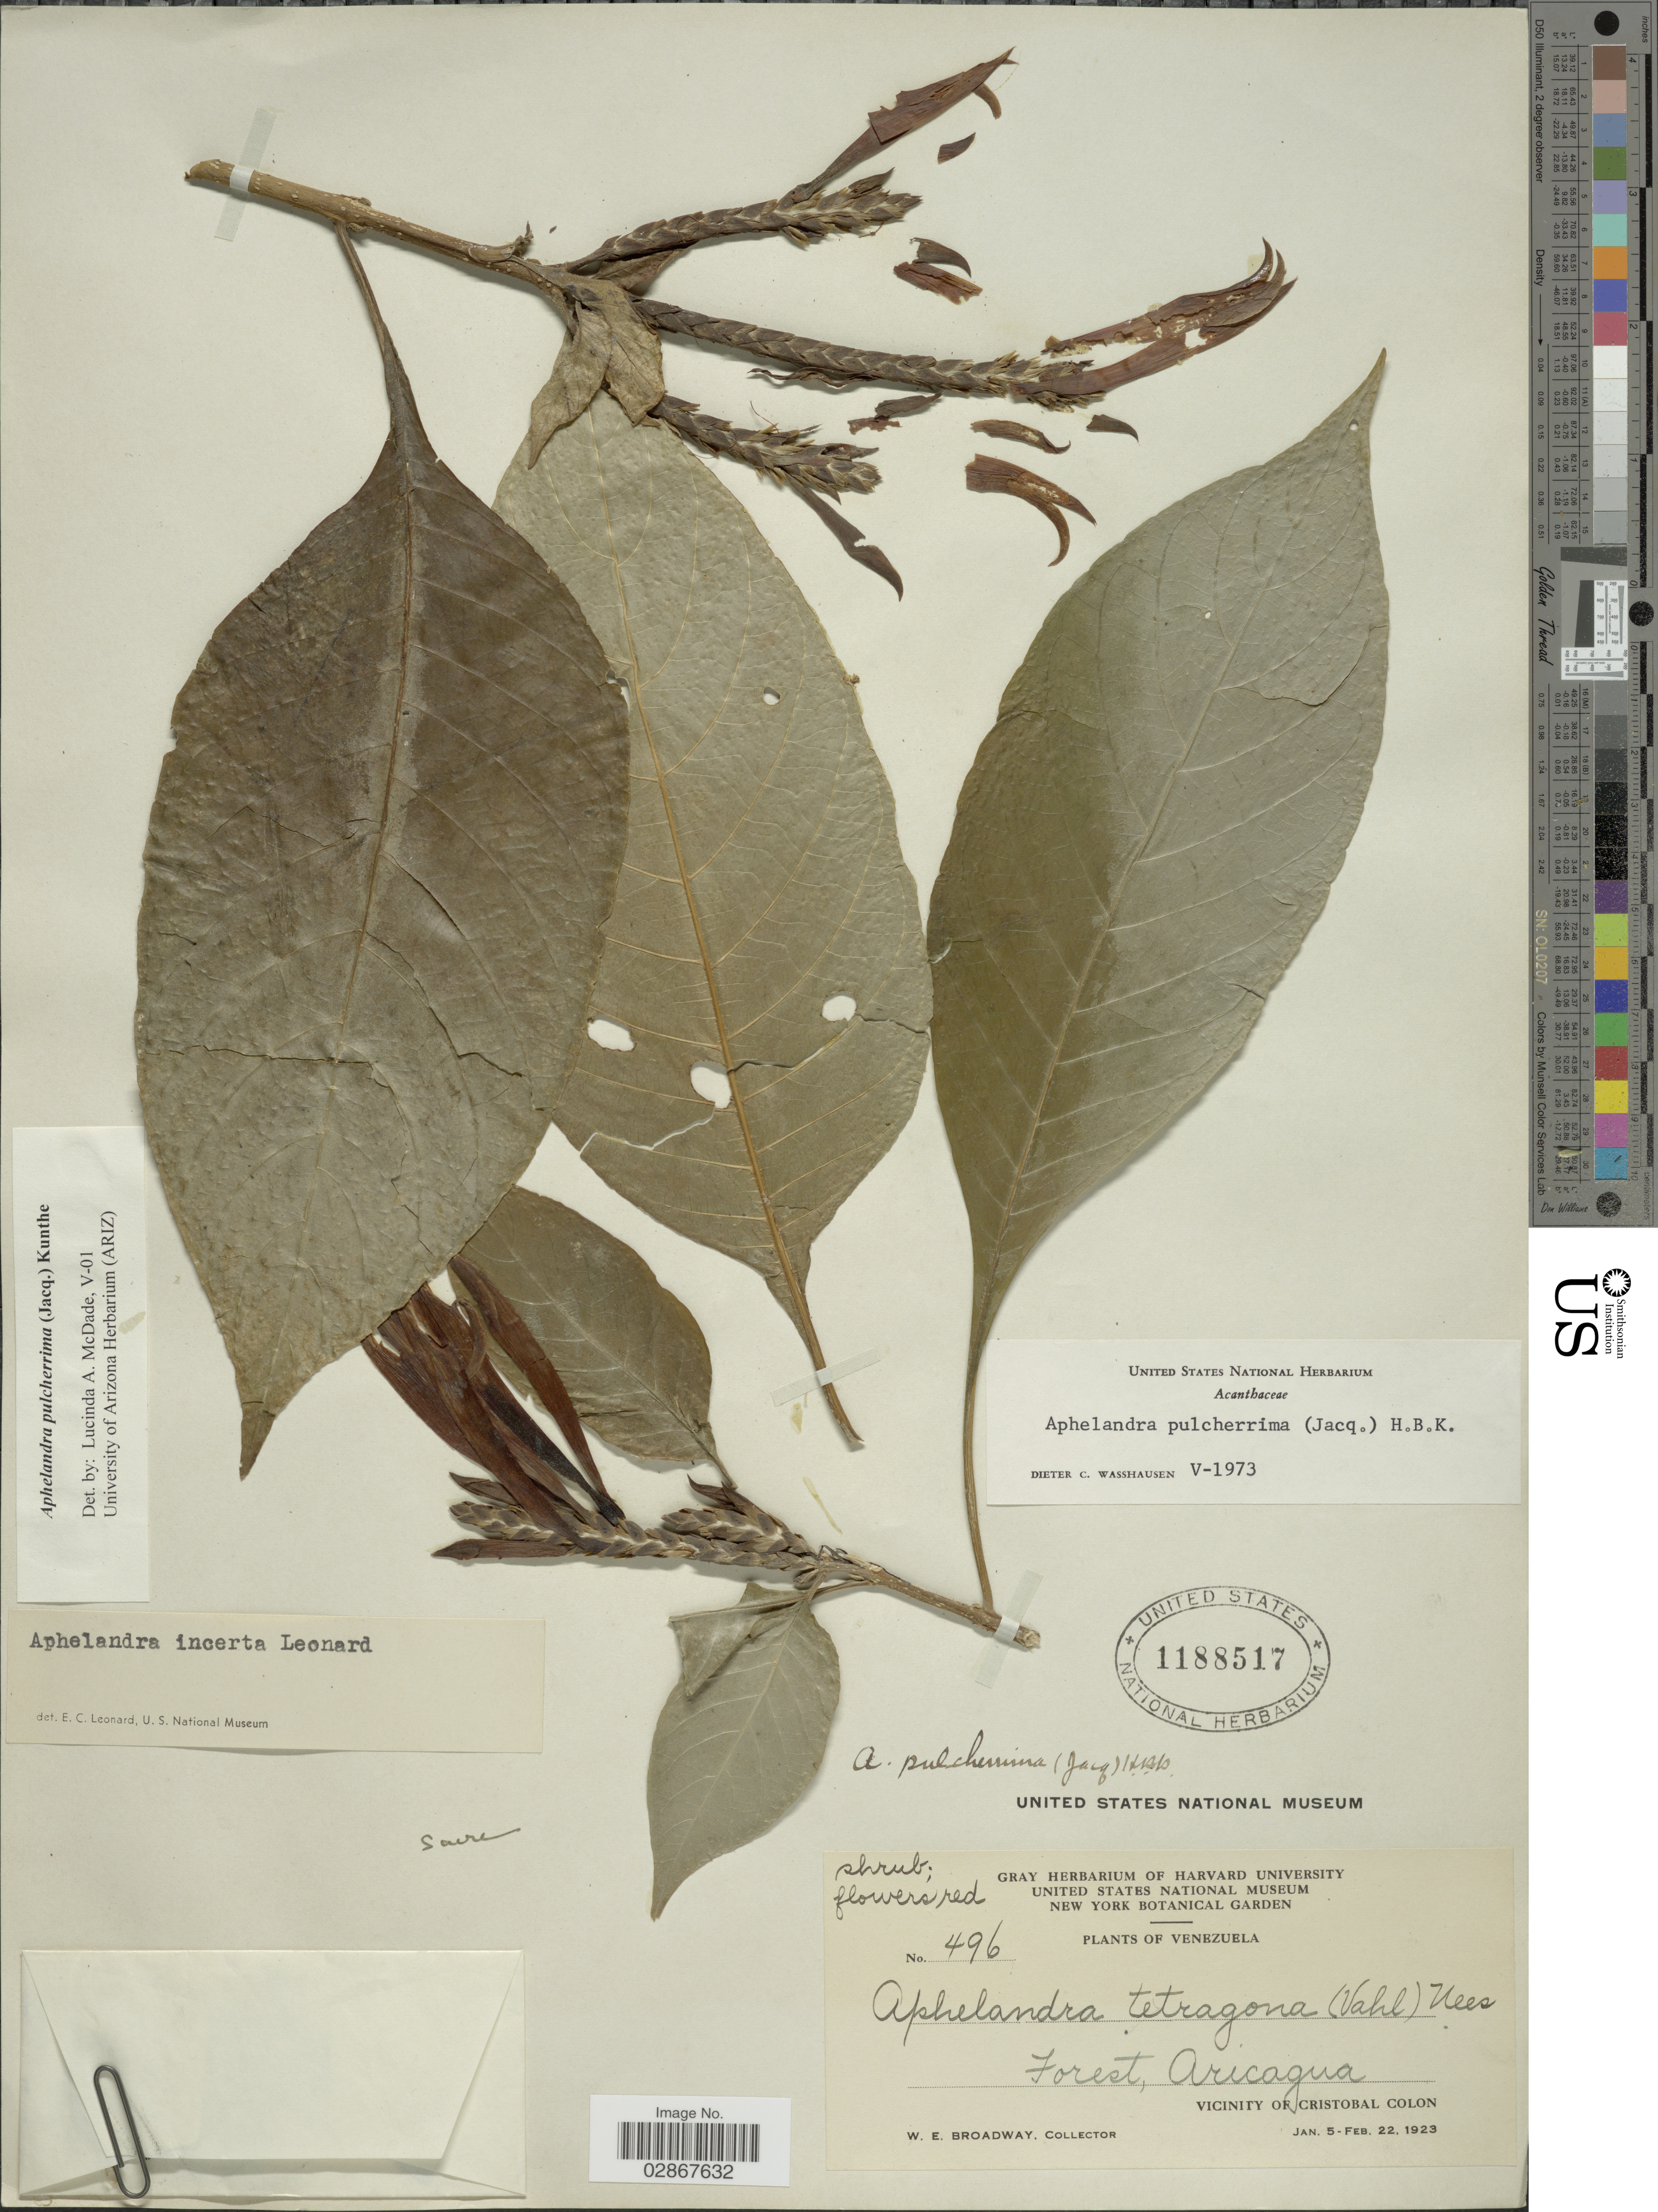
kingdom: Plantae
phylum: Tracheophyta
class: Magnoliopsida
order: Lamiales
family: Acanthaceae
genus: Aphelandra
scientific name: Aphelandra pulcherrima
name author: (Jacq.) Kunth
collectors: W. E. Broadway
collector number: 496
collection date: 1923-01-05/1923-02-22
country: Venezuela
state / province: Sucre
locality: Aricagua. Vicinity of Cristobal Colon.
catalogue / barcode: US 1188517